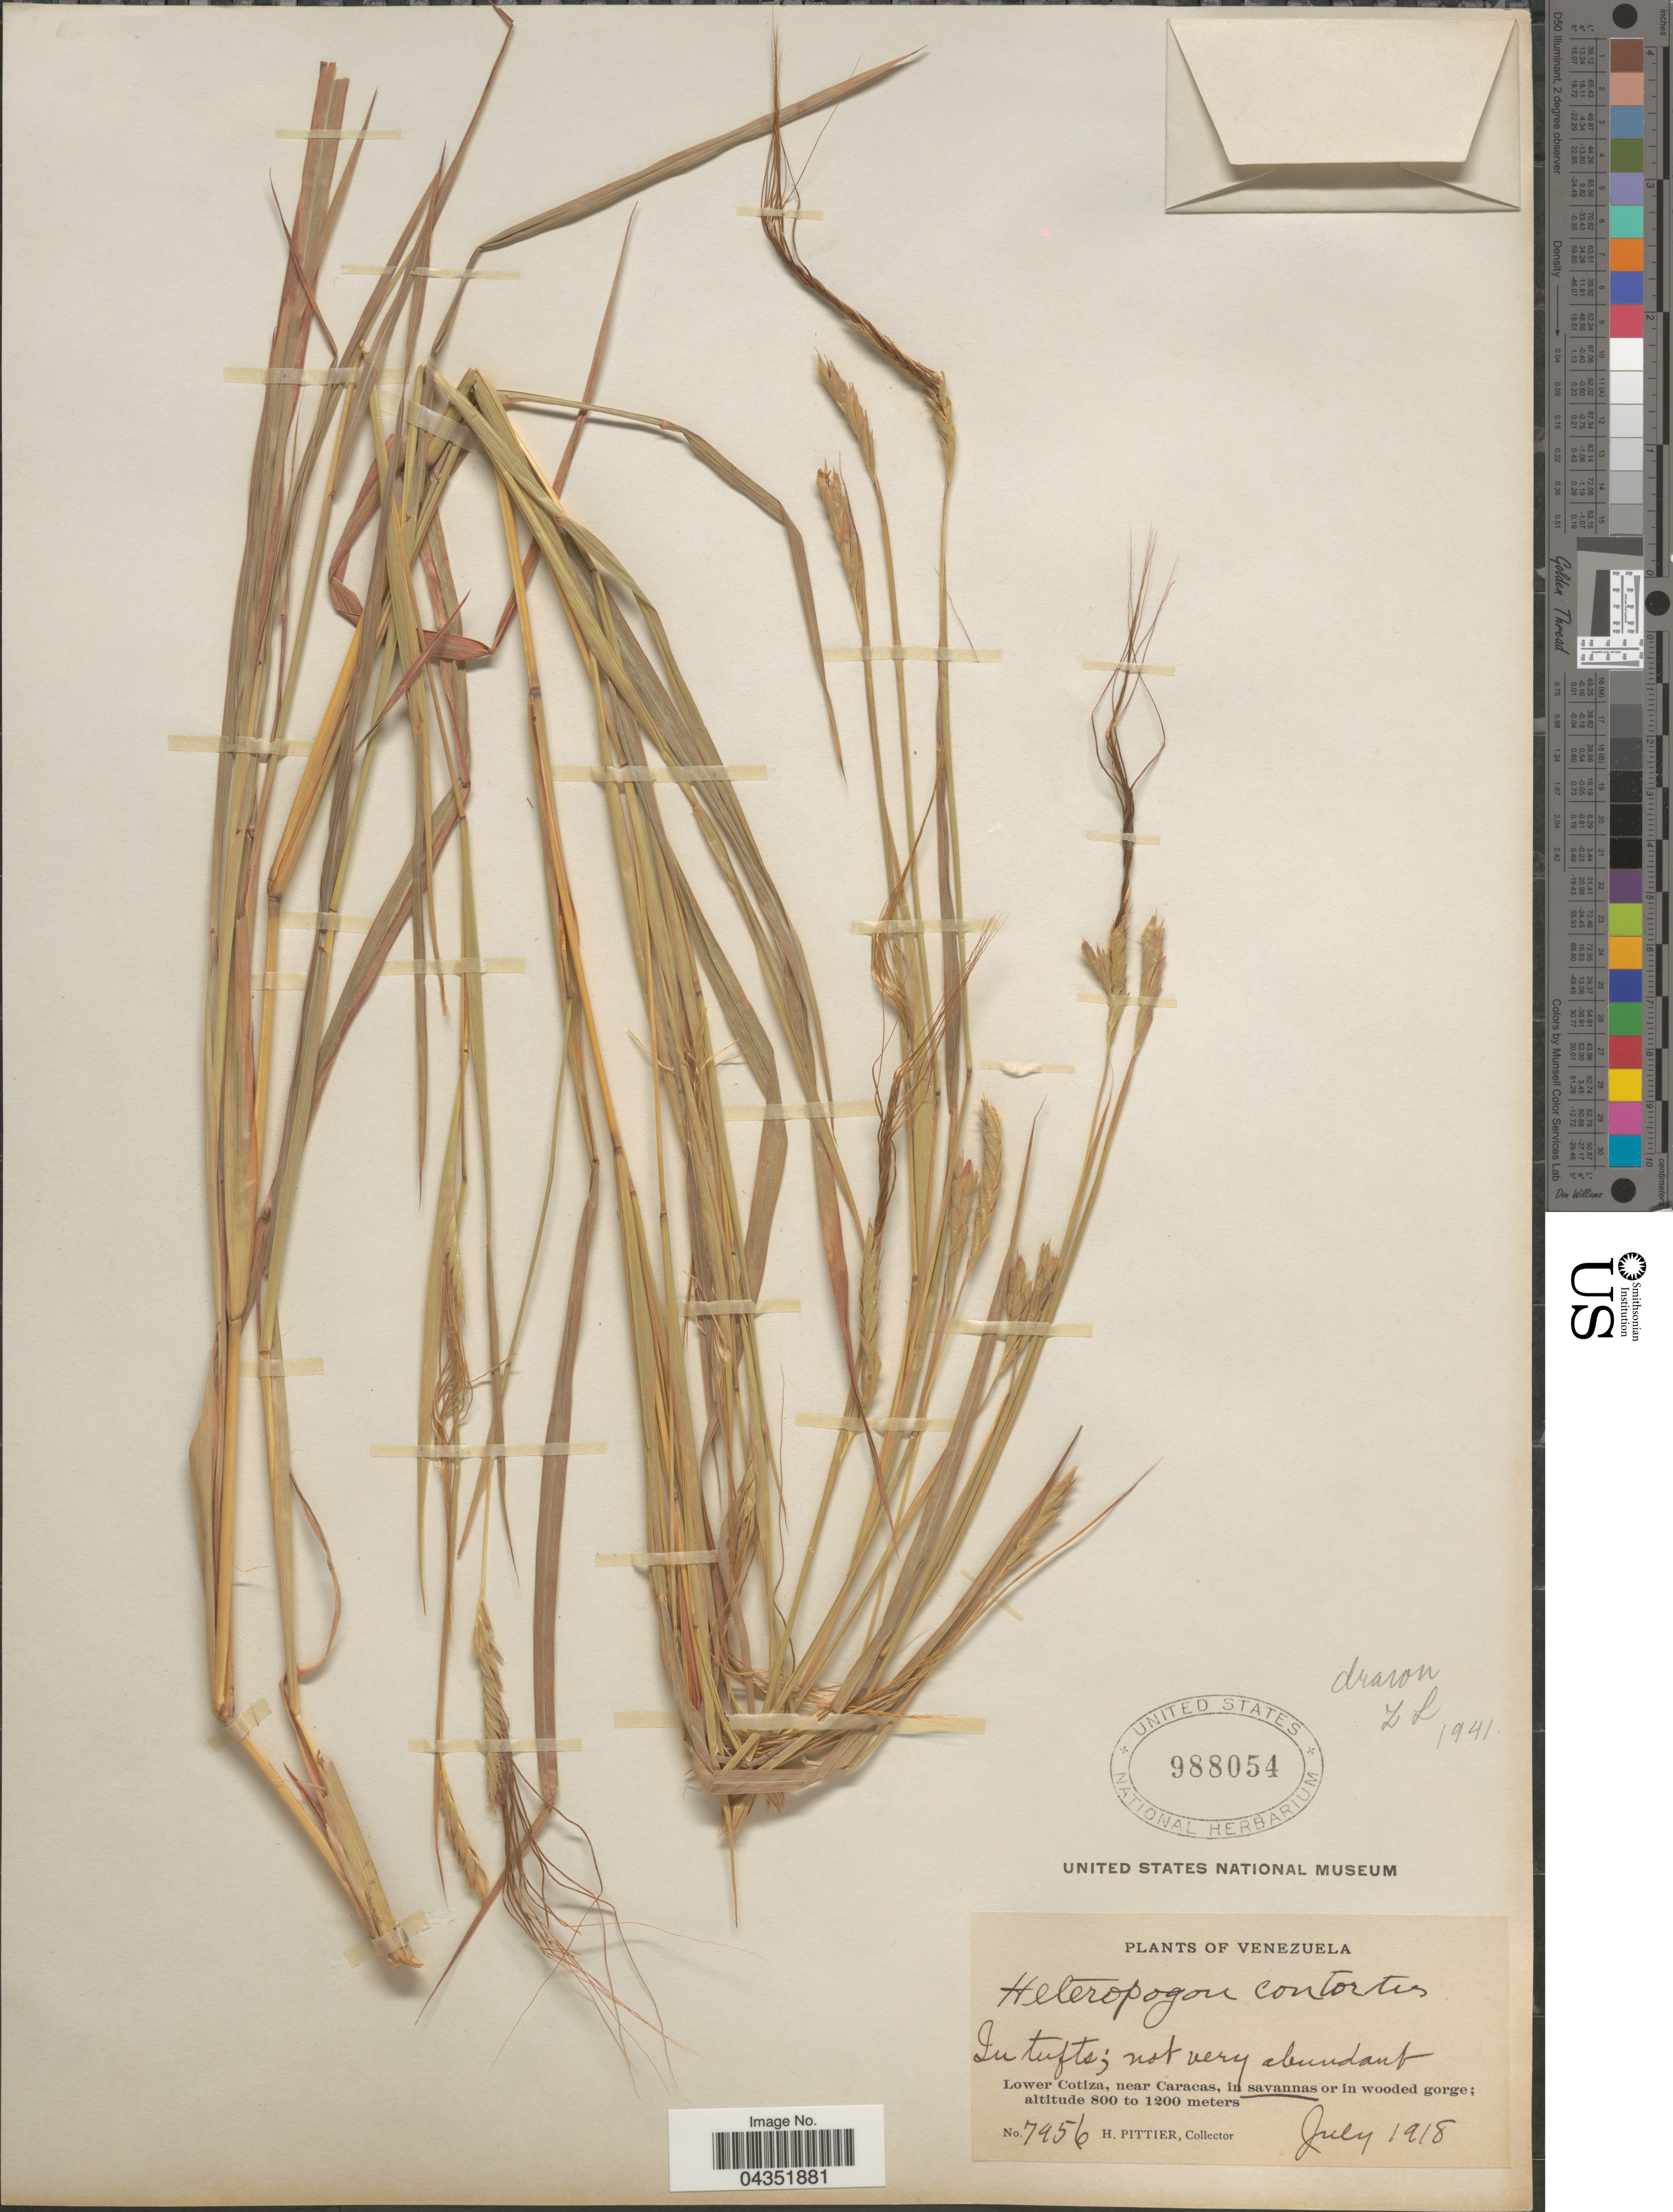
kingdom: Plantae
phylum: Tracheophyta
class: Liliopsida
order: Poales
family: Poaceae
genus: Heteropogon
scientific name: Heteropogon contortus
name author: (L.) P. Beauv. ex Roem. & Schult.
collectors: H. F. Pittier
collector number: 7956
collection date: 1918-07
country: Venezuela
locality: Lower Cotiza, near Caracas.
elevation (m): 800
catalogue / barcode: US 988054